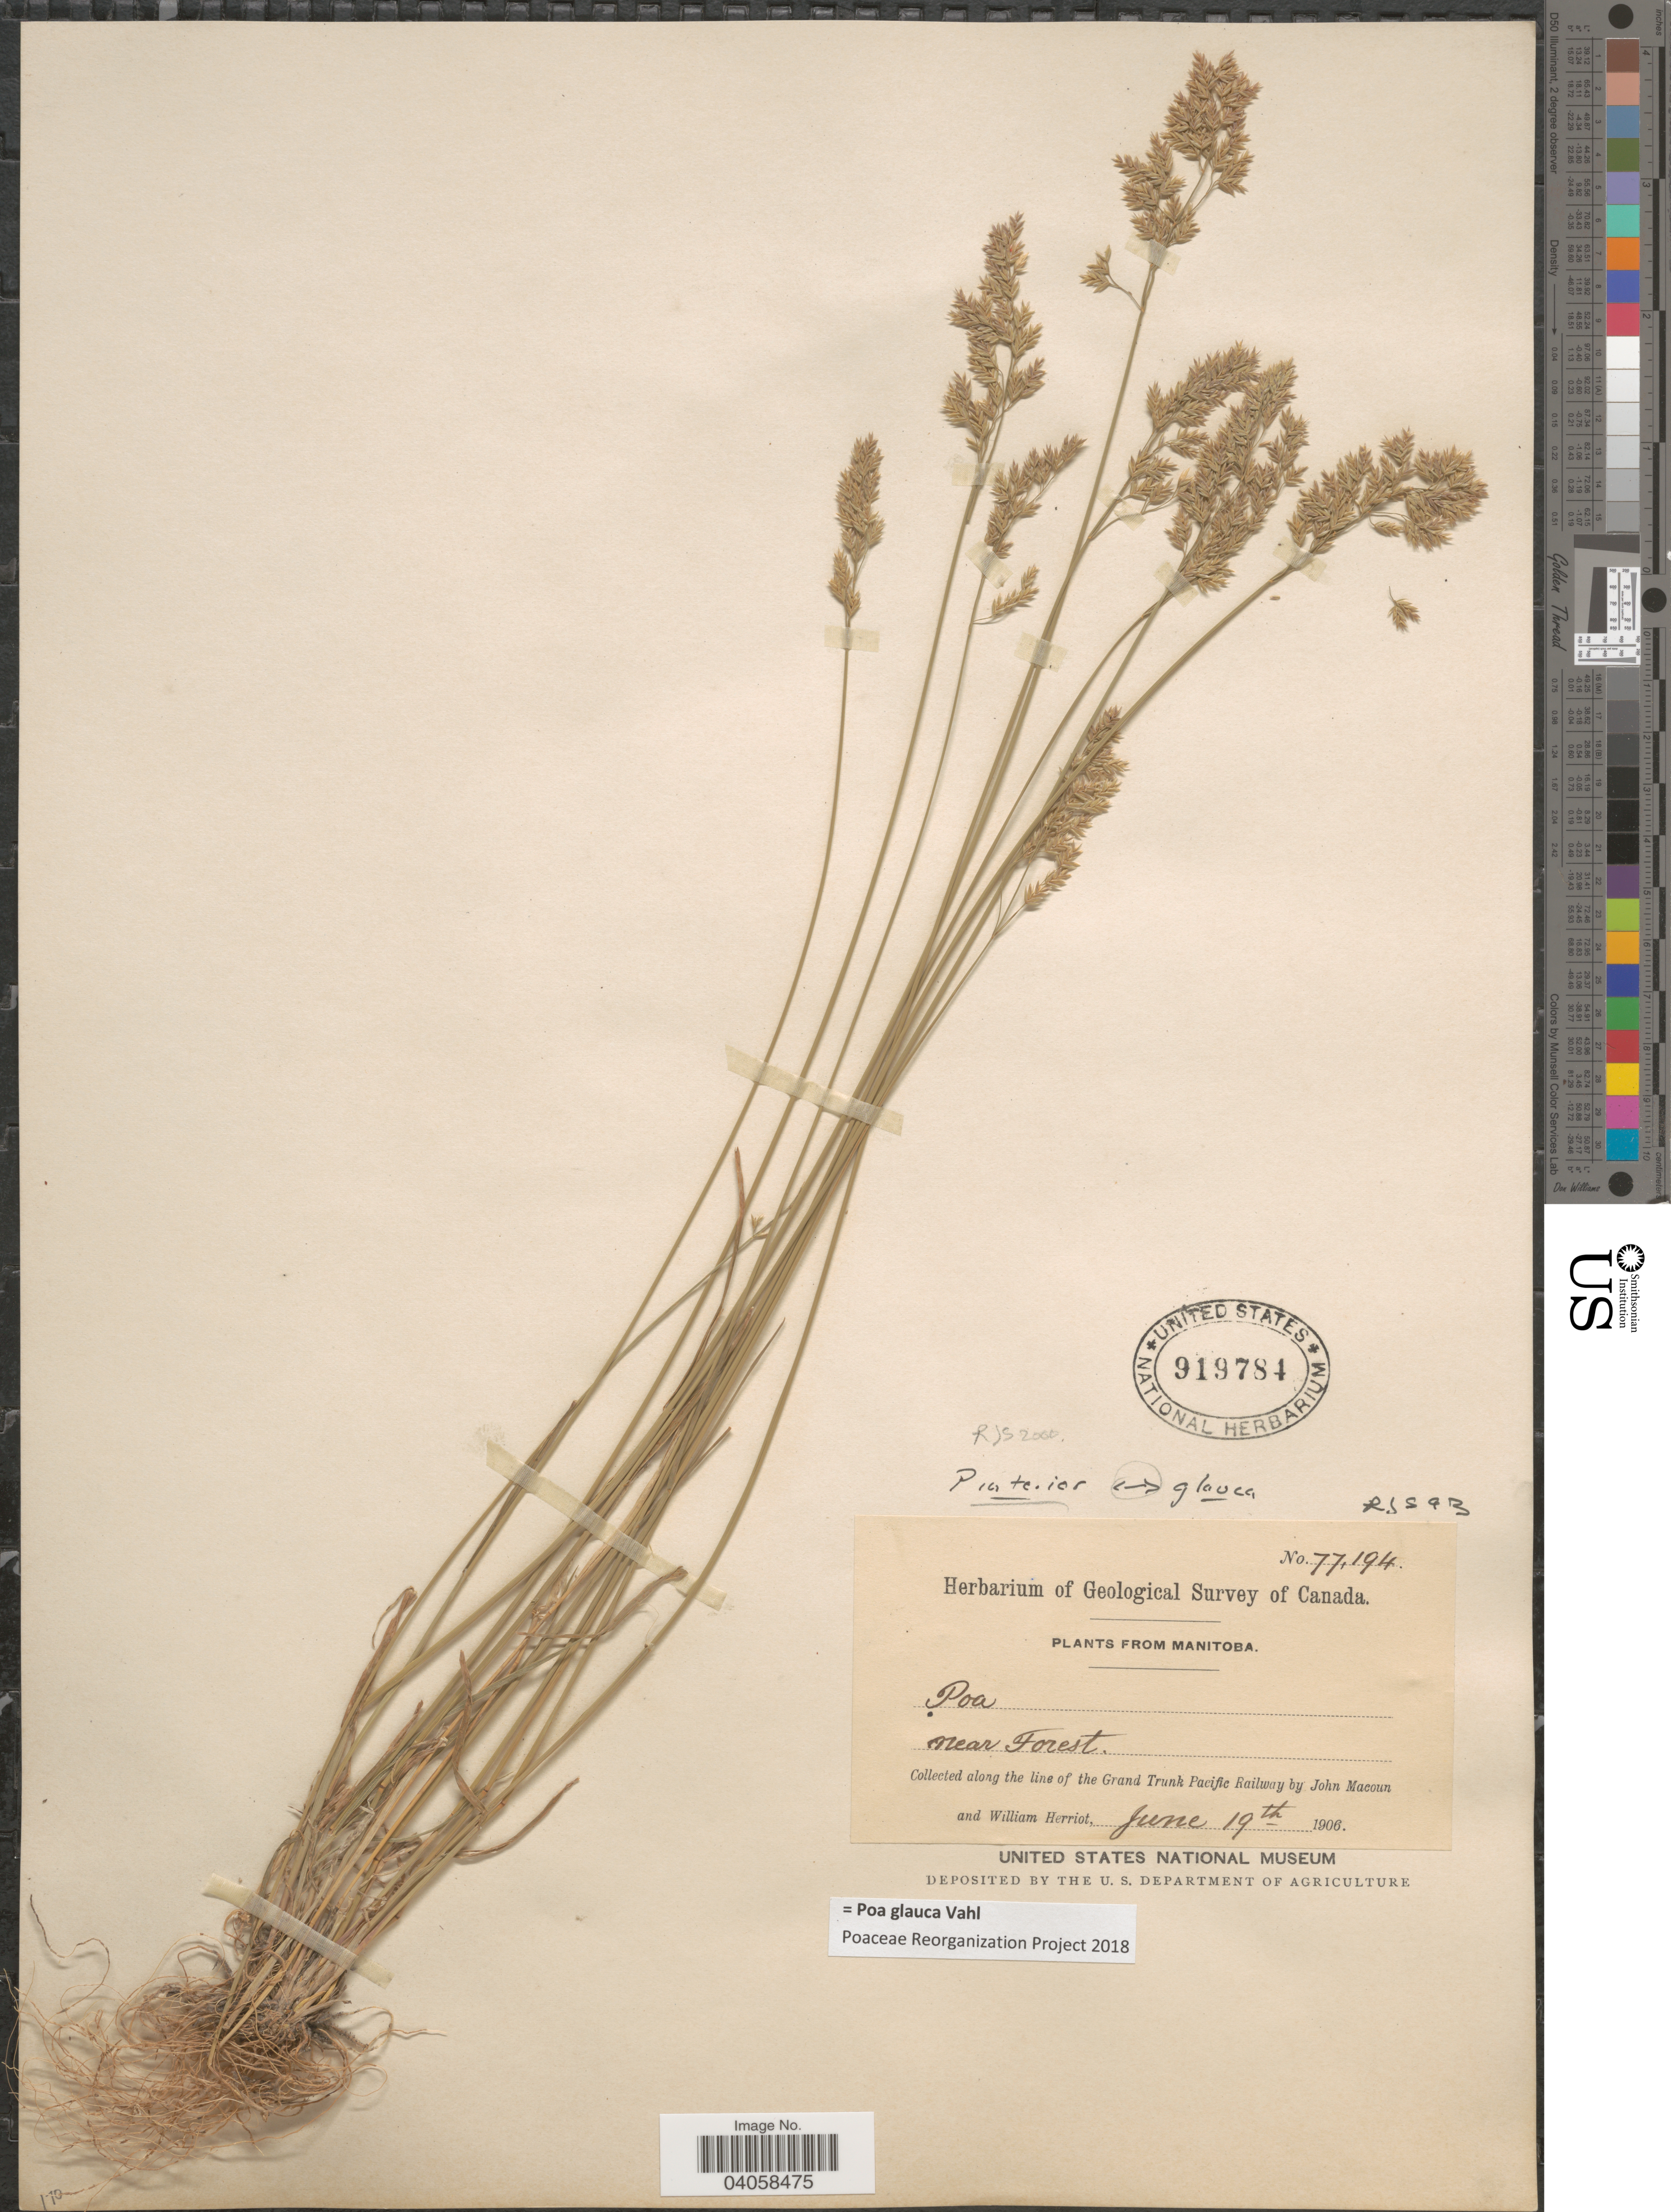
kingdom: Plantae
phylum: Tracheophyta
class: Liliopsida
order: Poales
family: Poaceae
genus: Poa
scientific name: Poa glauca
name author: Vahl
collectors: J. Macoun & W. Herriot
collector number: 77194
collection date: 1906-06-19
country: Canada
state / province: Manitoba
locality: Near Forest. Along the line of the Grand Trunk Pacific Railway.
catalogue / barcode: US 919784